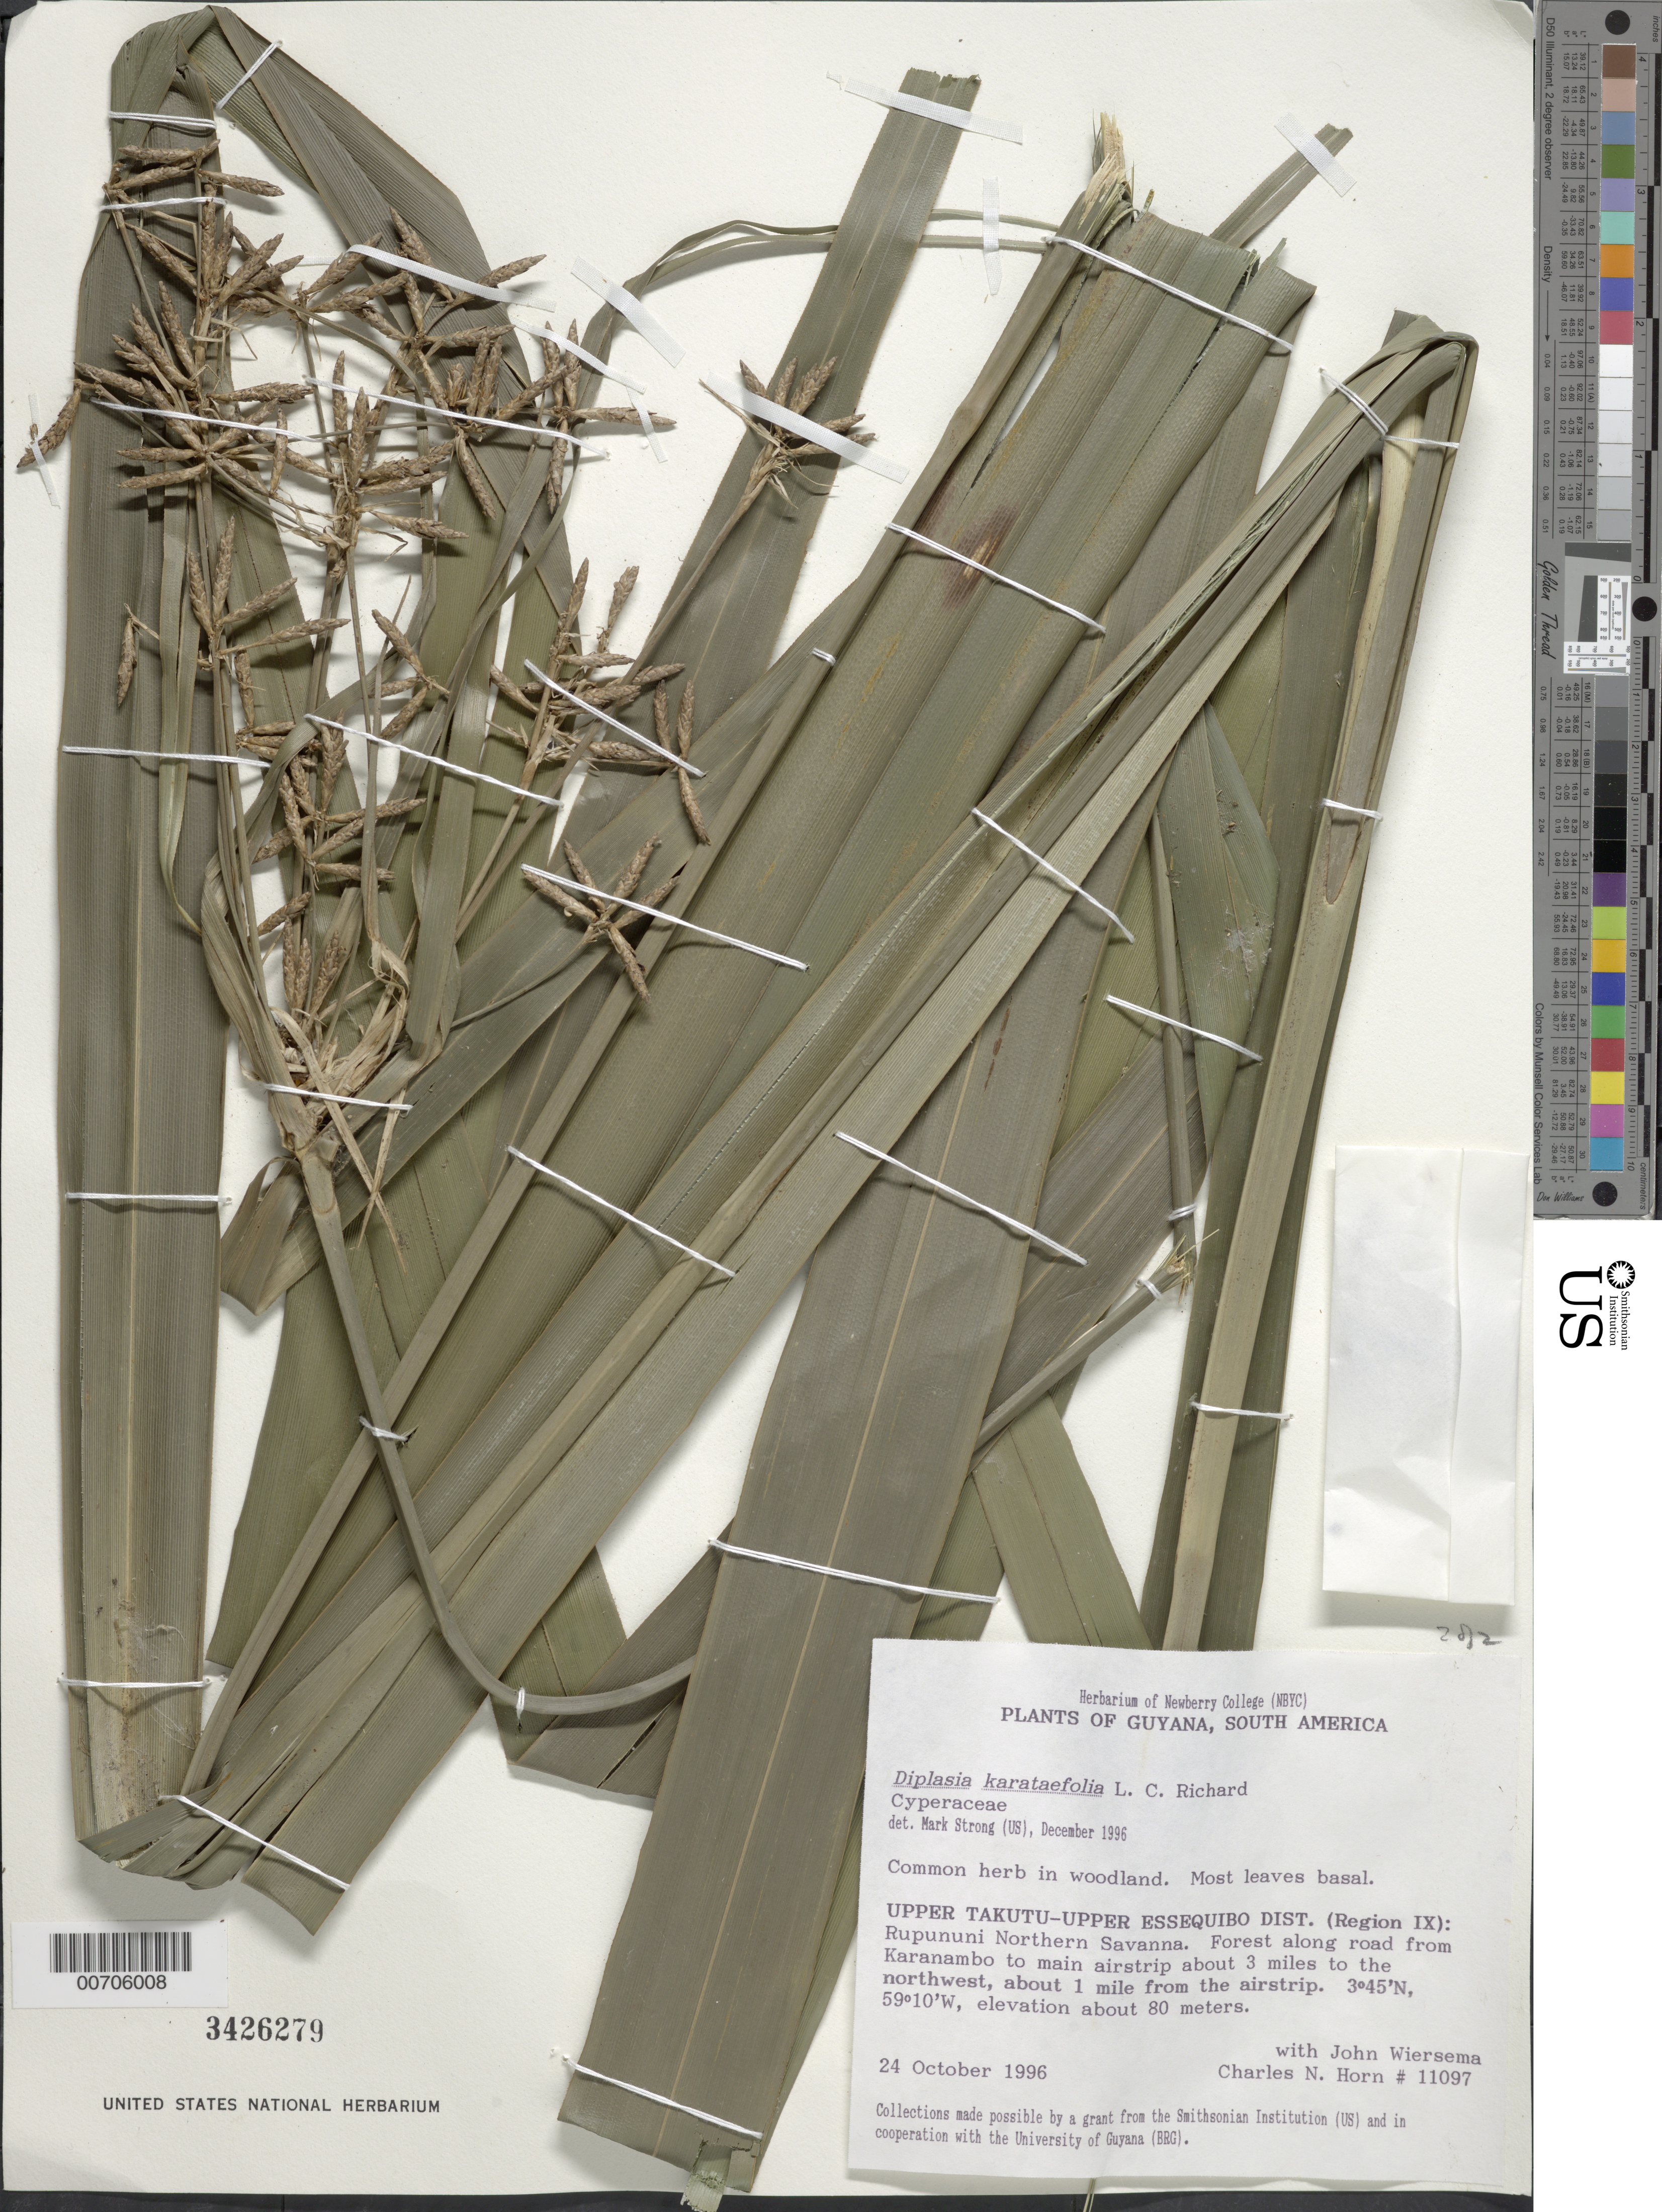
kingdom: Plantae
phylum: Tracheophyta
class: Liliopsida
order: Poales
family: Cyperaceae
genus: Diplasia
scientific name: Diplasia karatifolia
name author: Rich.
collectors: J. H. Wiersema & C. N. Horn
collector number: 11097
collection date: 1996-10-24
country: Guyana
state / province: U. Takutu-U. Essequibo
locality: Guayana, South America. Upper Takutu - Upper Essequibo Dist. (Region IX): Rupununi Northern Savanna. Forest along road from Karanambo to main airstrip about 3 miles to the northwest, about 1 miles from the airstrip.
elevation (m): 80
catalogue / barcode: US 3426279